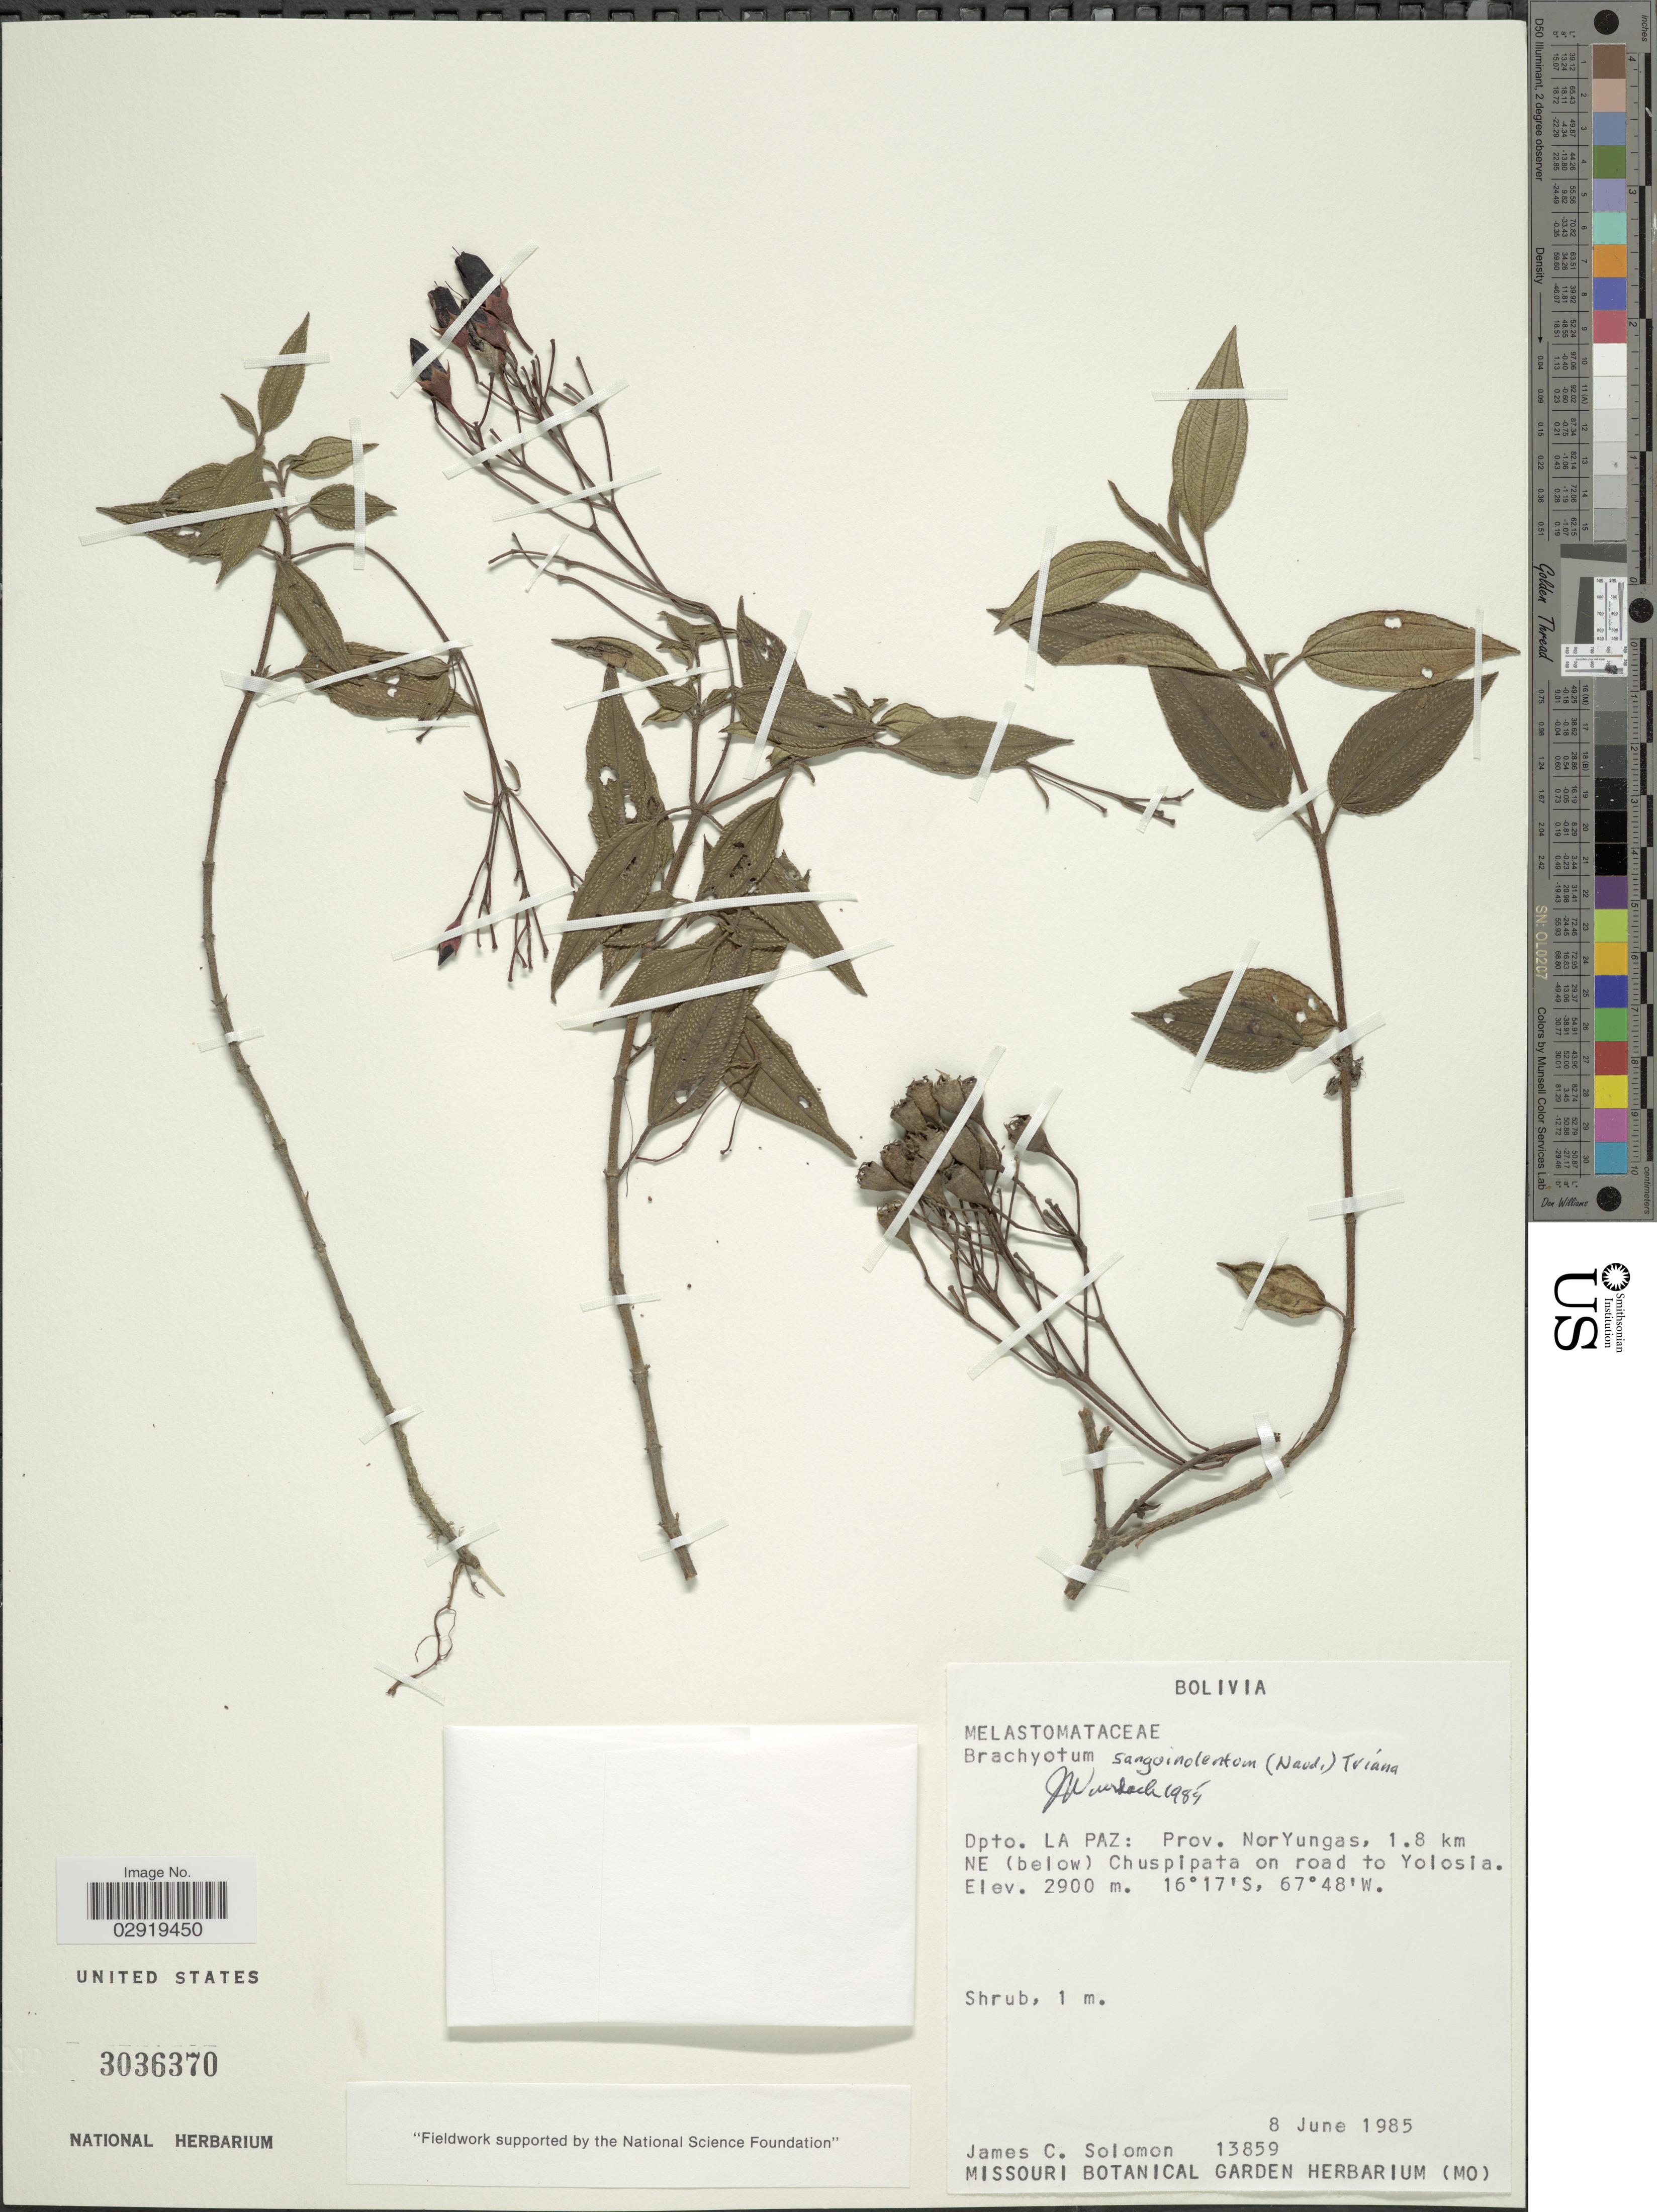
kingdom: Plantae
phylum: Tracheophyta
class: Magnoliopsida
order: Myrtales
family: Melastomataceae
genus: Brachyotum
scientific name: Brachyotum sanguinolentum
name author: (Naudin) Triana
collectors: J. C. Solomon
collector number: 13859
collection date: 1985-06-08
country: Bolivia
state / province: La Paz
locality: Dpto. La Paz: Prov. NorYungas, 1.8 km NE (below) Chuspipata on road to Yolosia.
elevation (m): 2900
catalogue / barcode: US 3036370